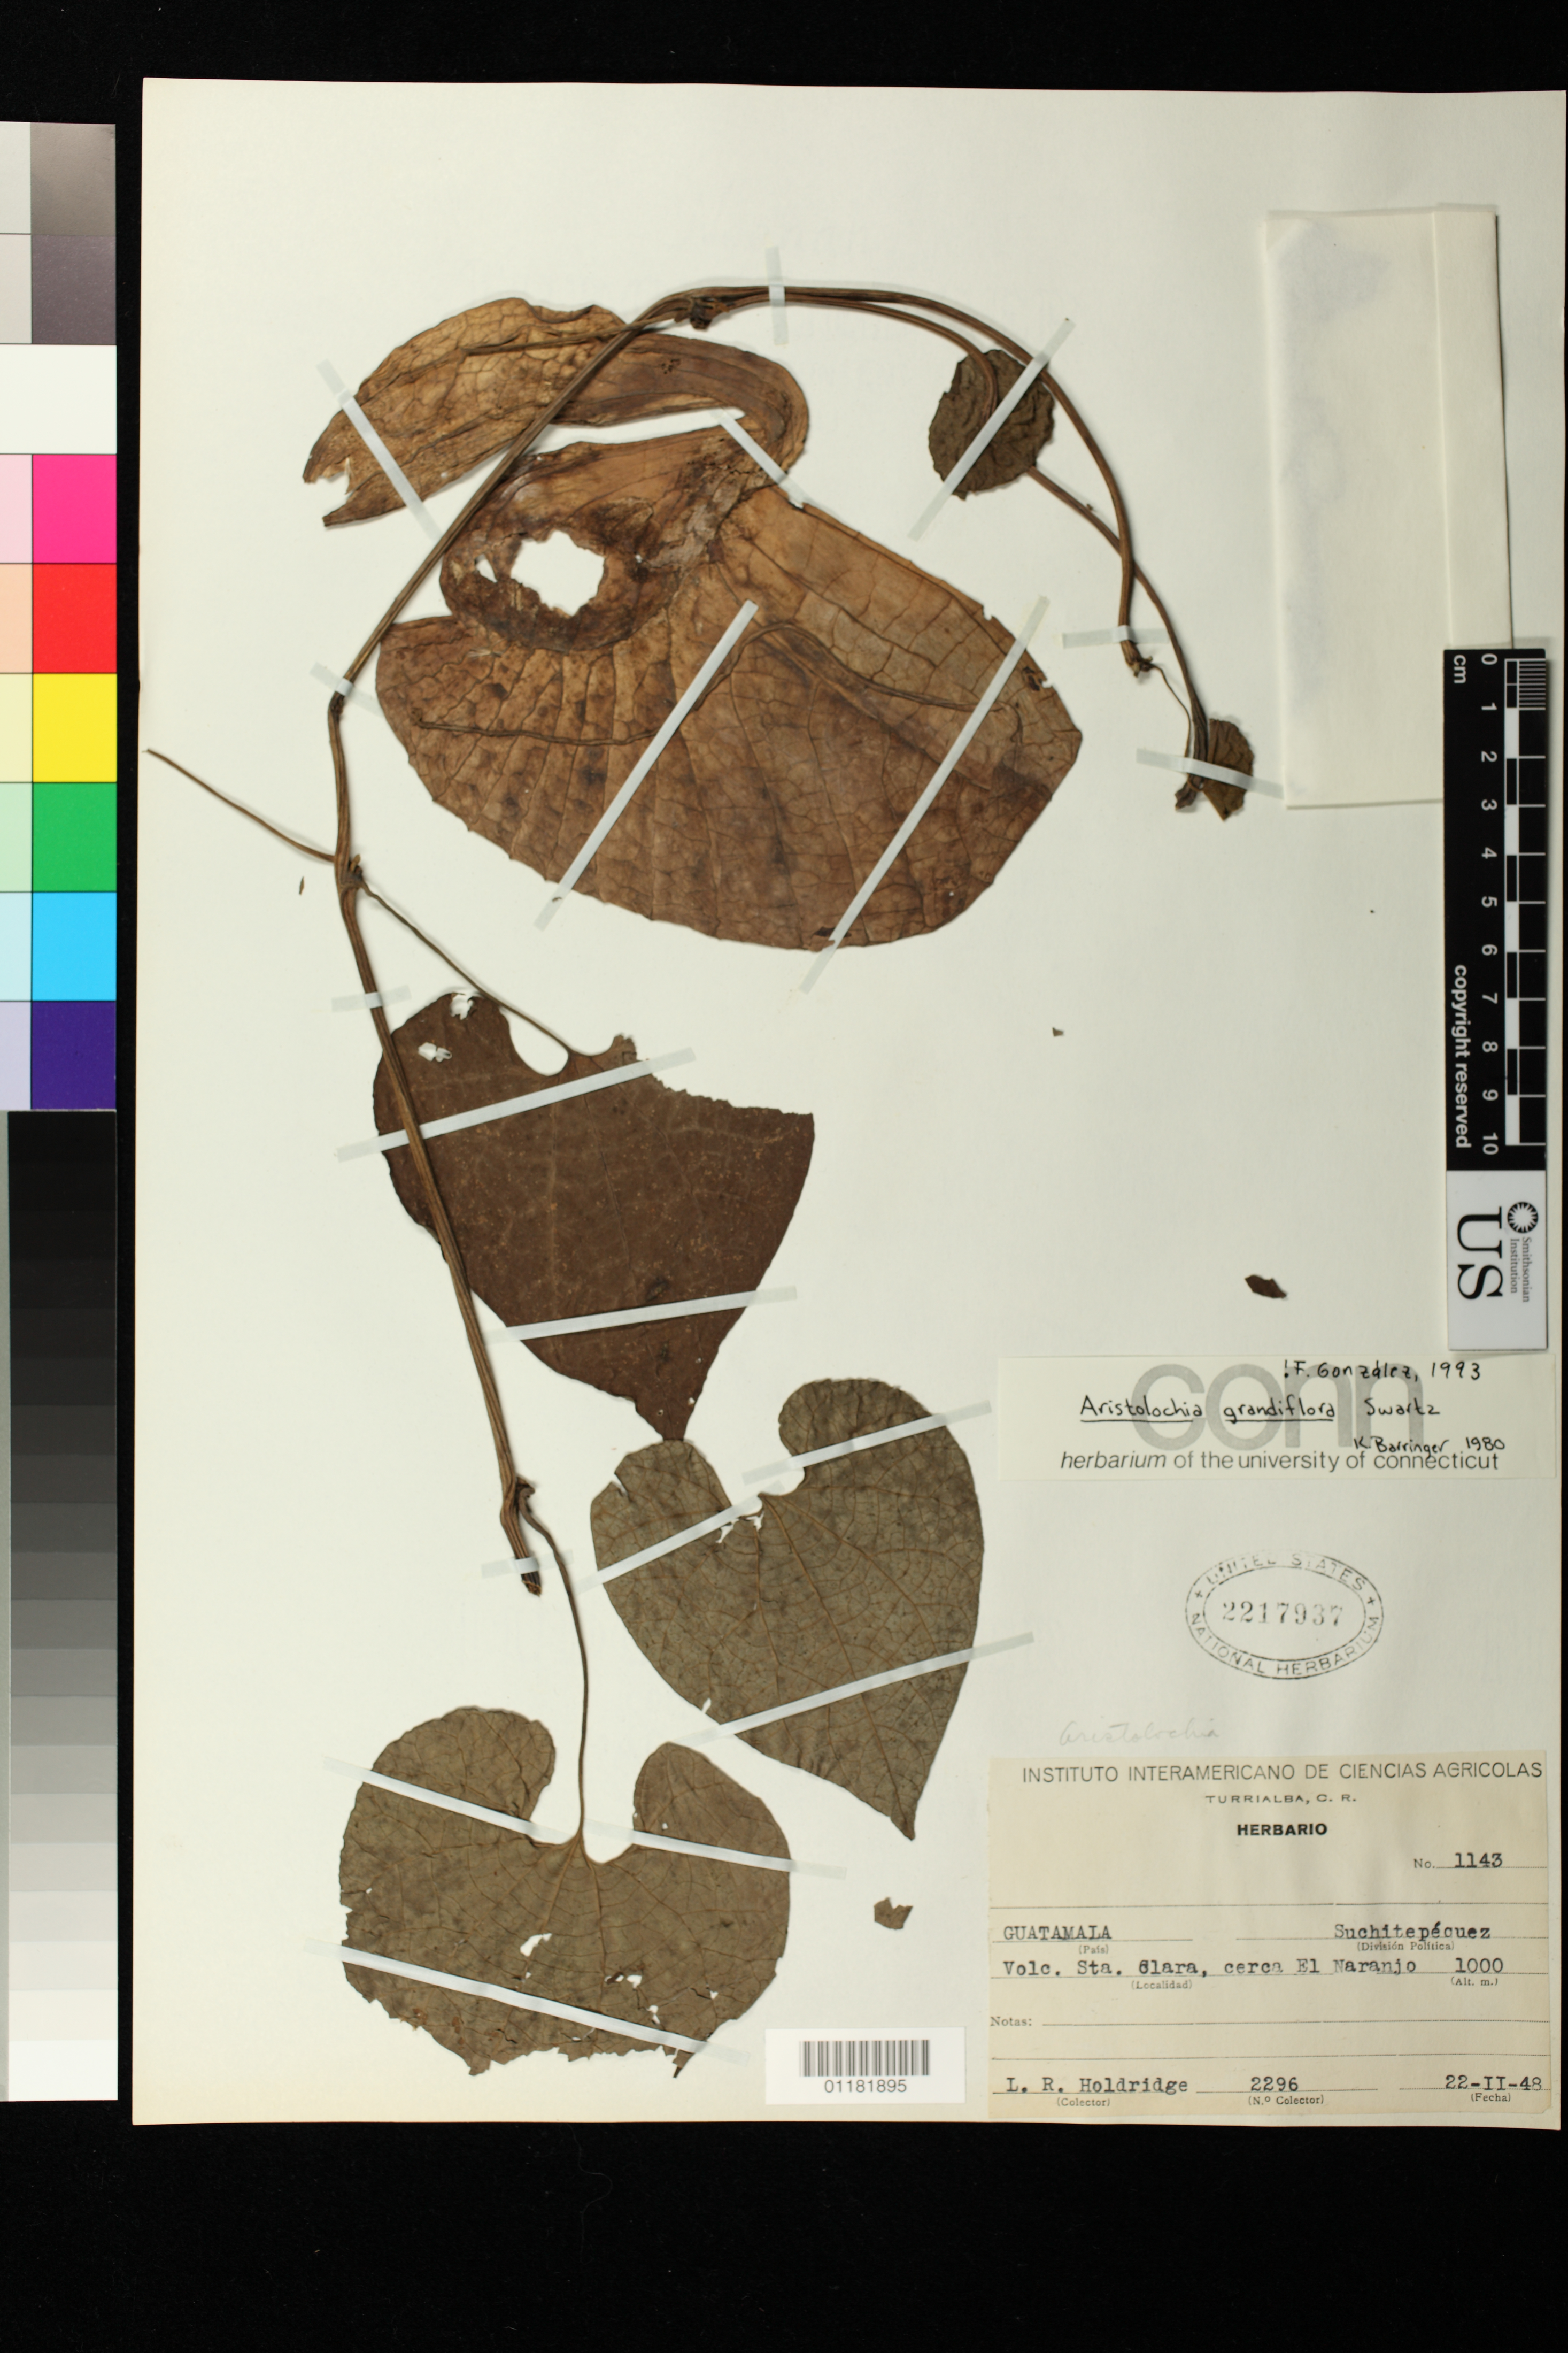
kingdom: Plantae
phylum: Tracheophyta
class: Magnoliopsida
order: Piperales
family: Aristolochiaceae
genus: Aristolochia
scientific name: Aristolochia grandiflora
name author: Sw.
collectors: L. Holdridge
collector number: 2296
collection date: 1948-02-22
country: Guatemala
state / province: Suchitepéquez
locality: Volc. Santa Clara. cerca El Naranjo, Suchitepecuez Department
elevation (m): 1000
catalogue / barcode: US 2217937